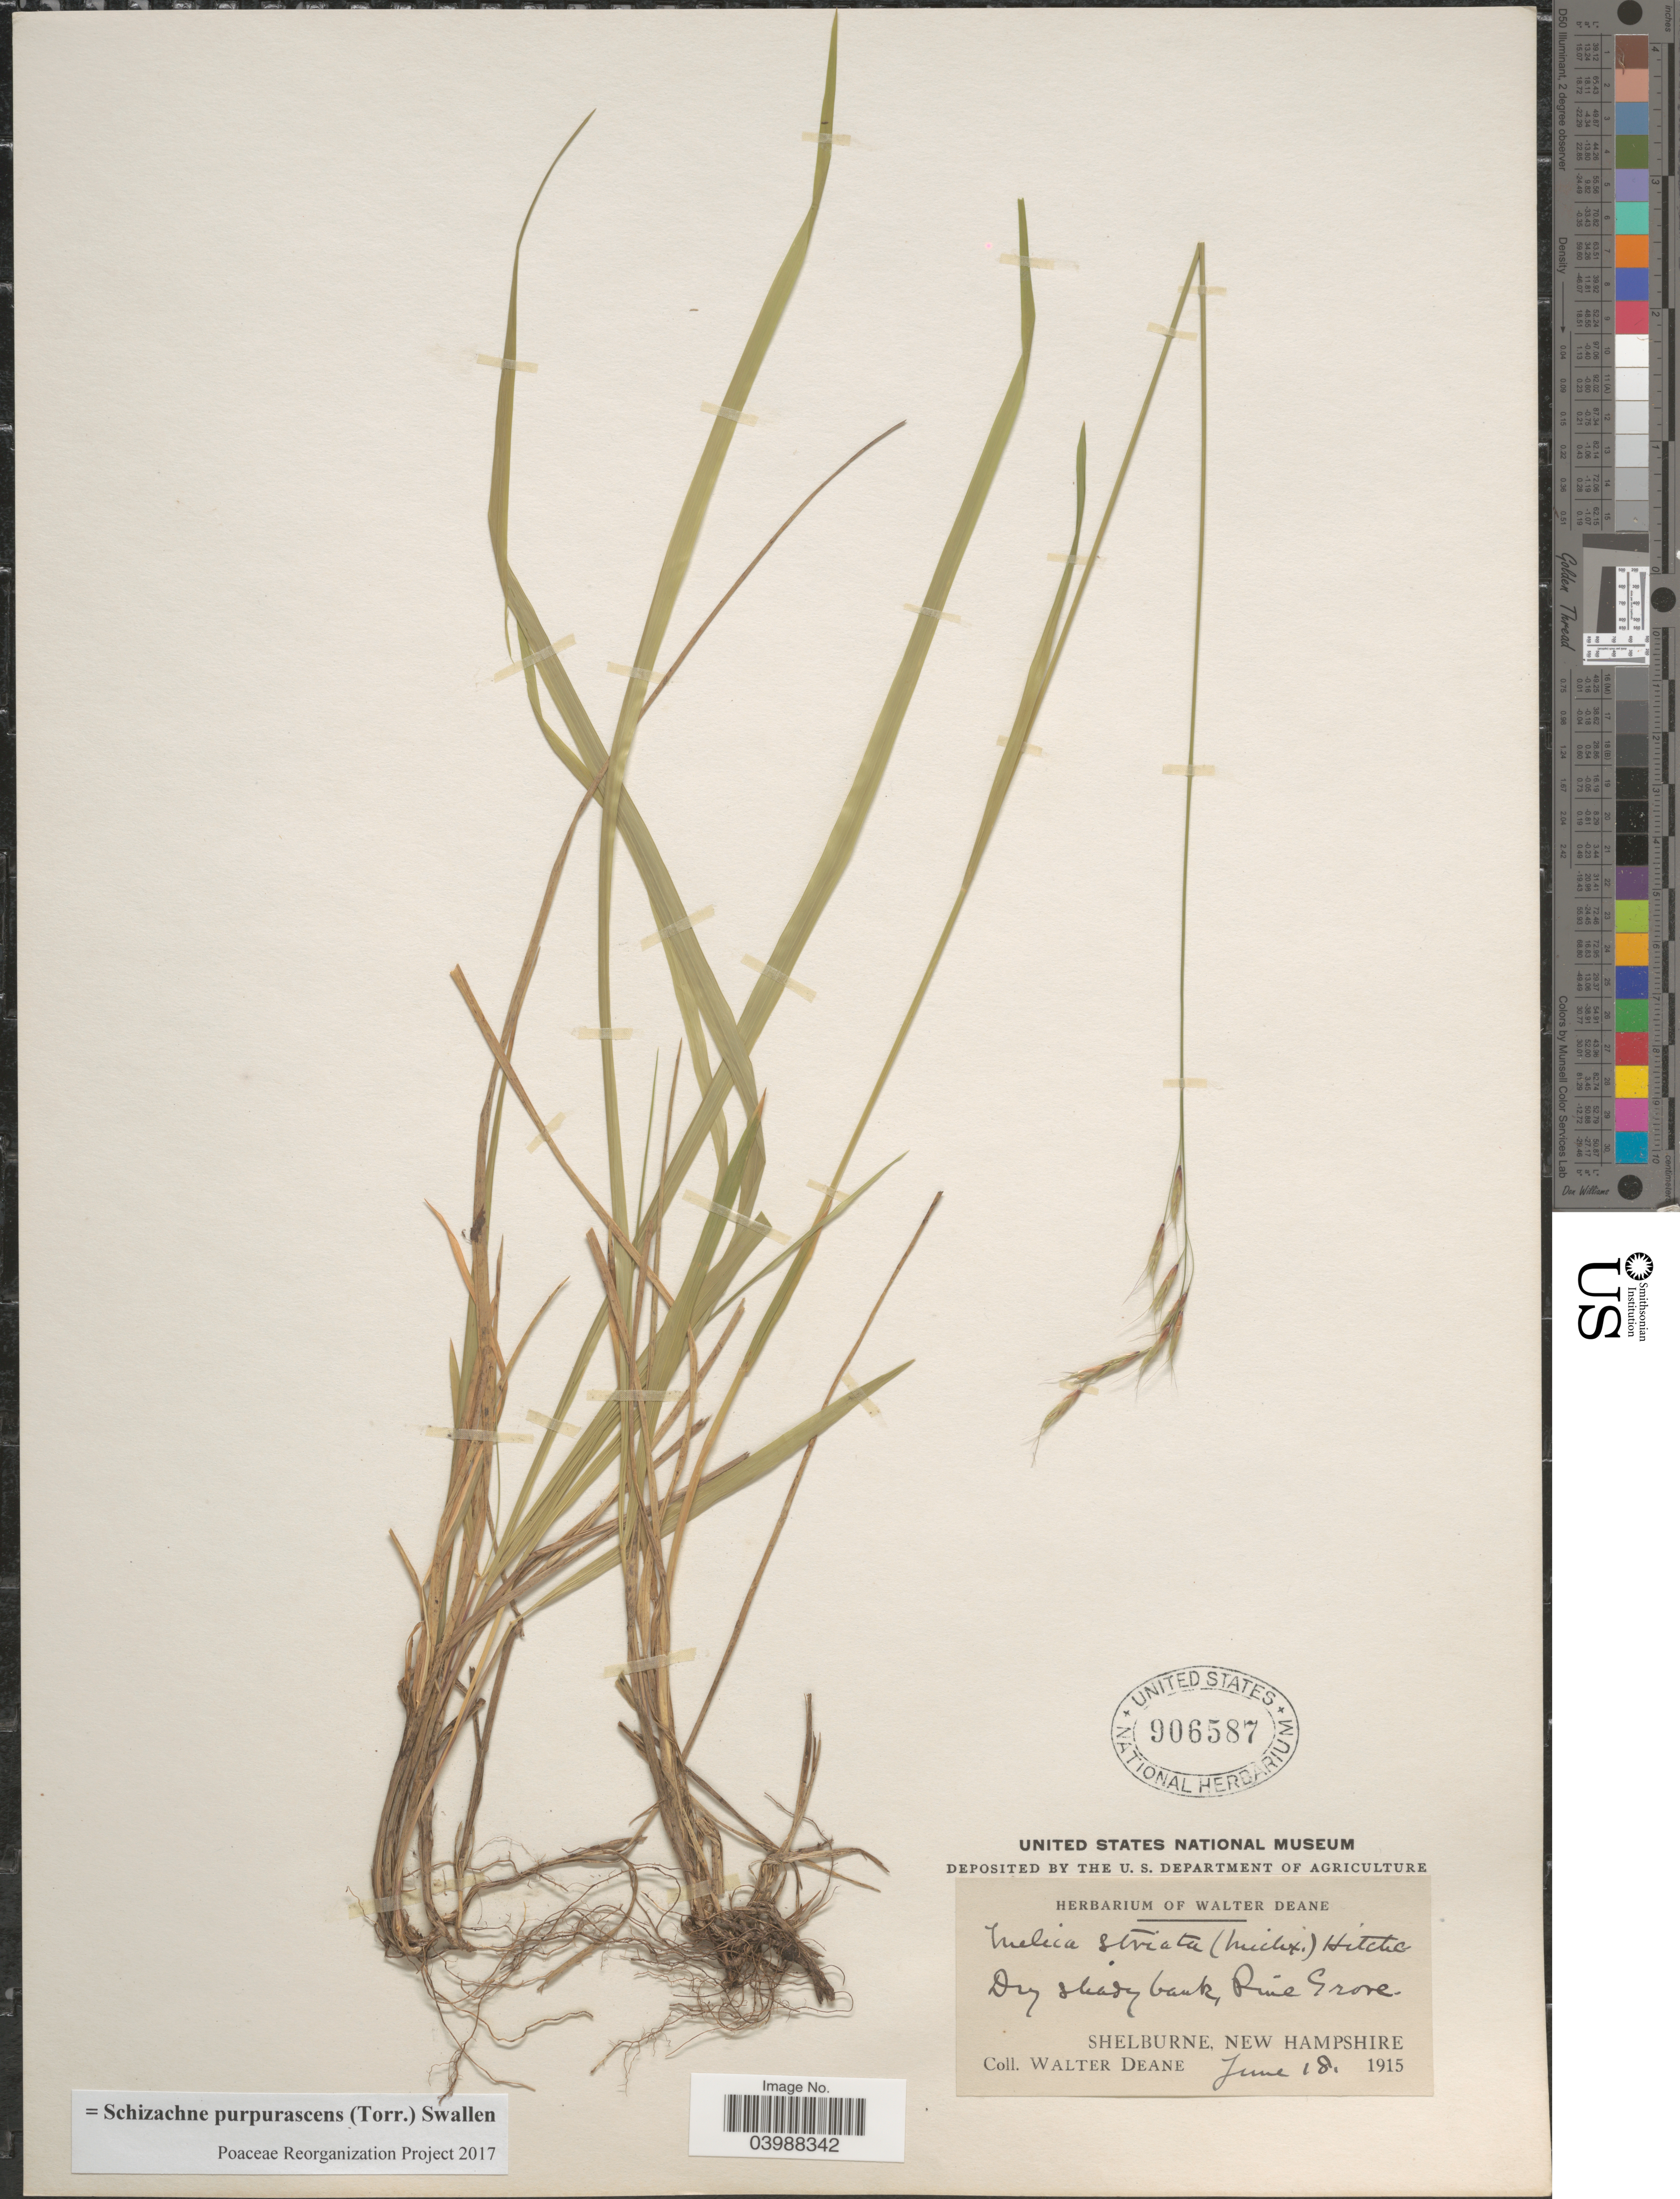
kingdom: Plantae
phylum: Tracheophyta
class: Liliopsida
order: Poales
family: Poaceae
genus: Schizachne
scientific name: Schizachne purpurascens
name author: (Torr.) Swallen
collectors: W. Deane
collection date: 1915-06-18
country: United States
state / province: New Hampshire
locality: Dry shady bank, Pine Grove. Shelburne.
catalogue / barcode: US 906587